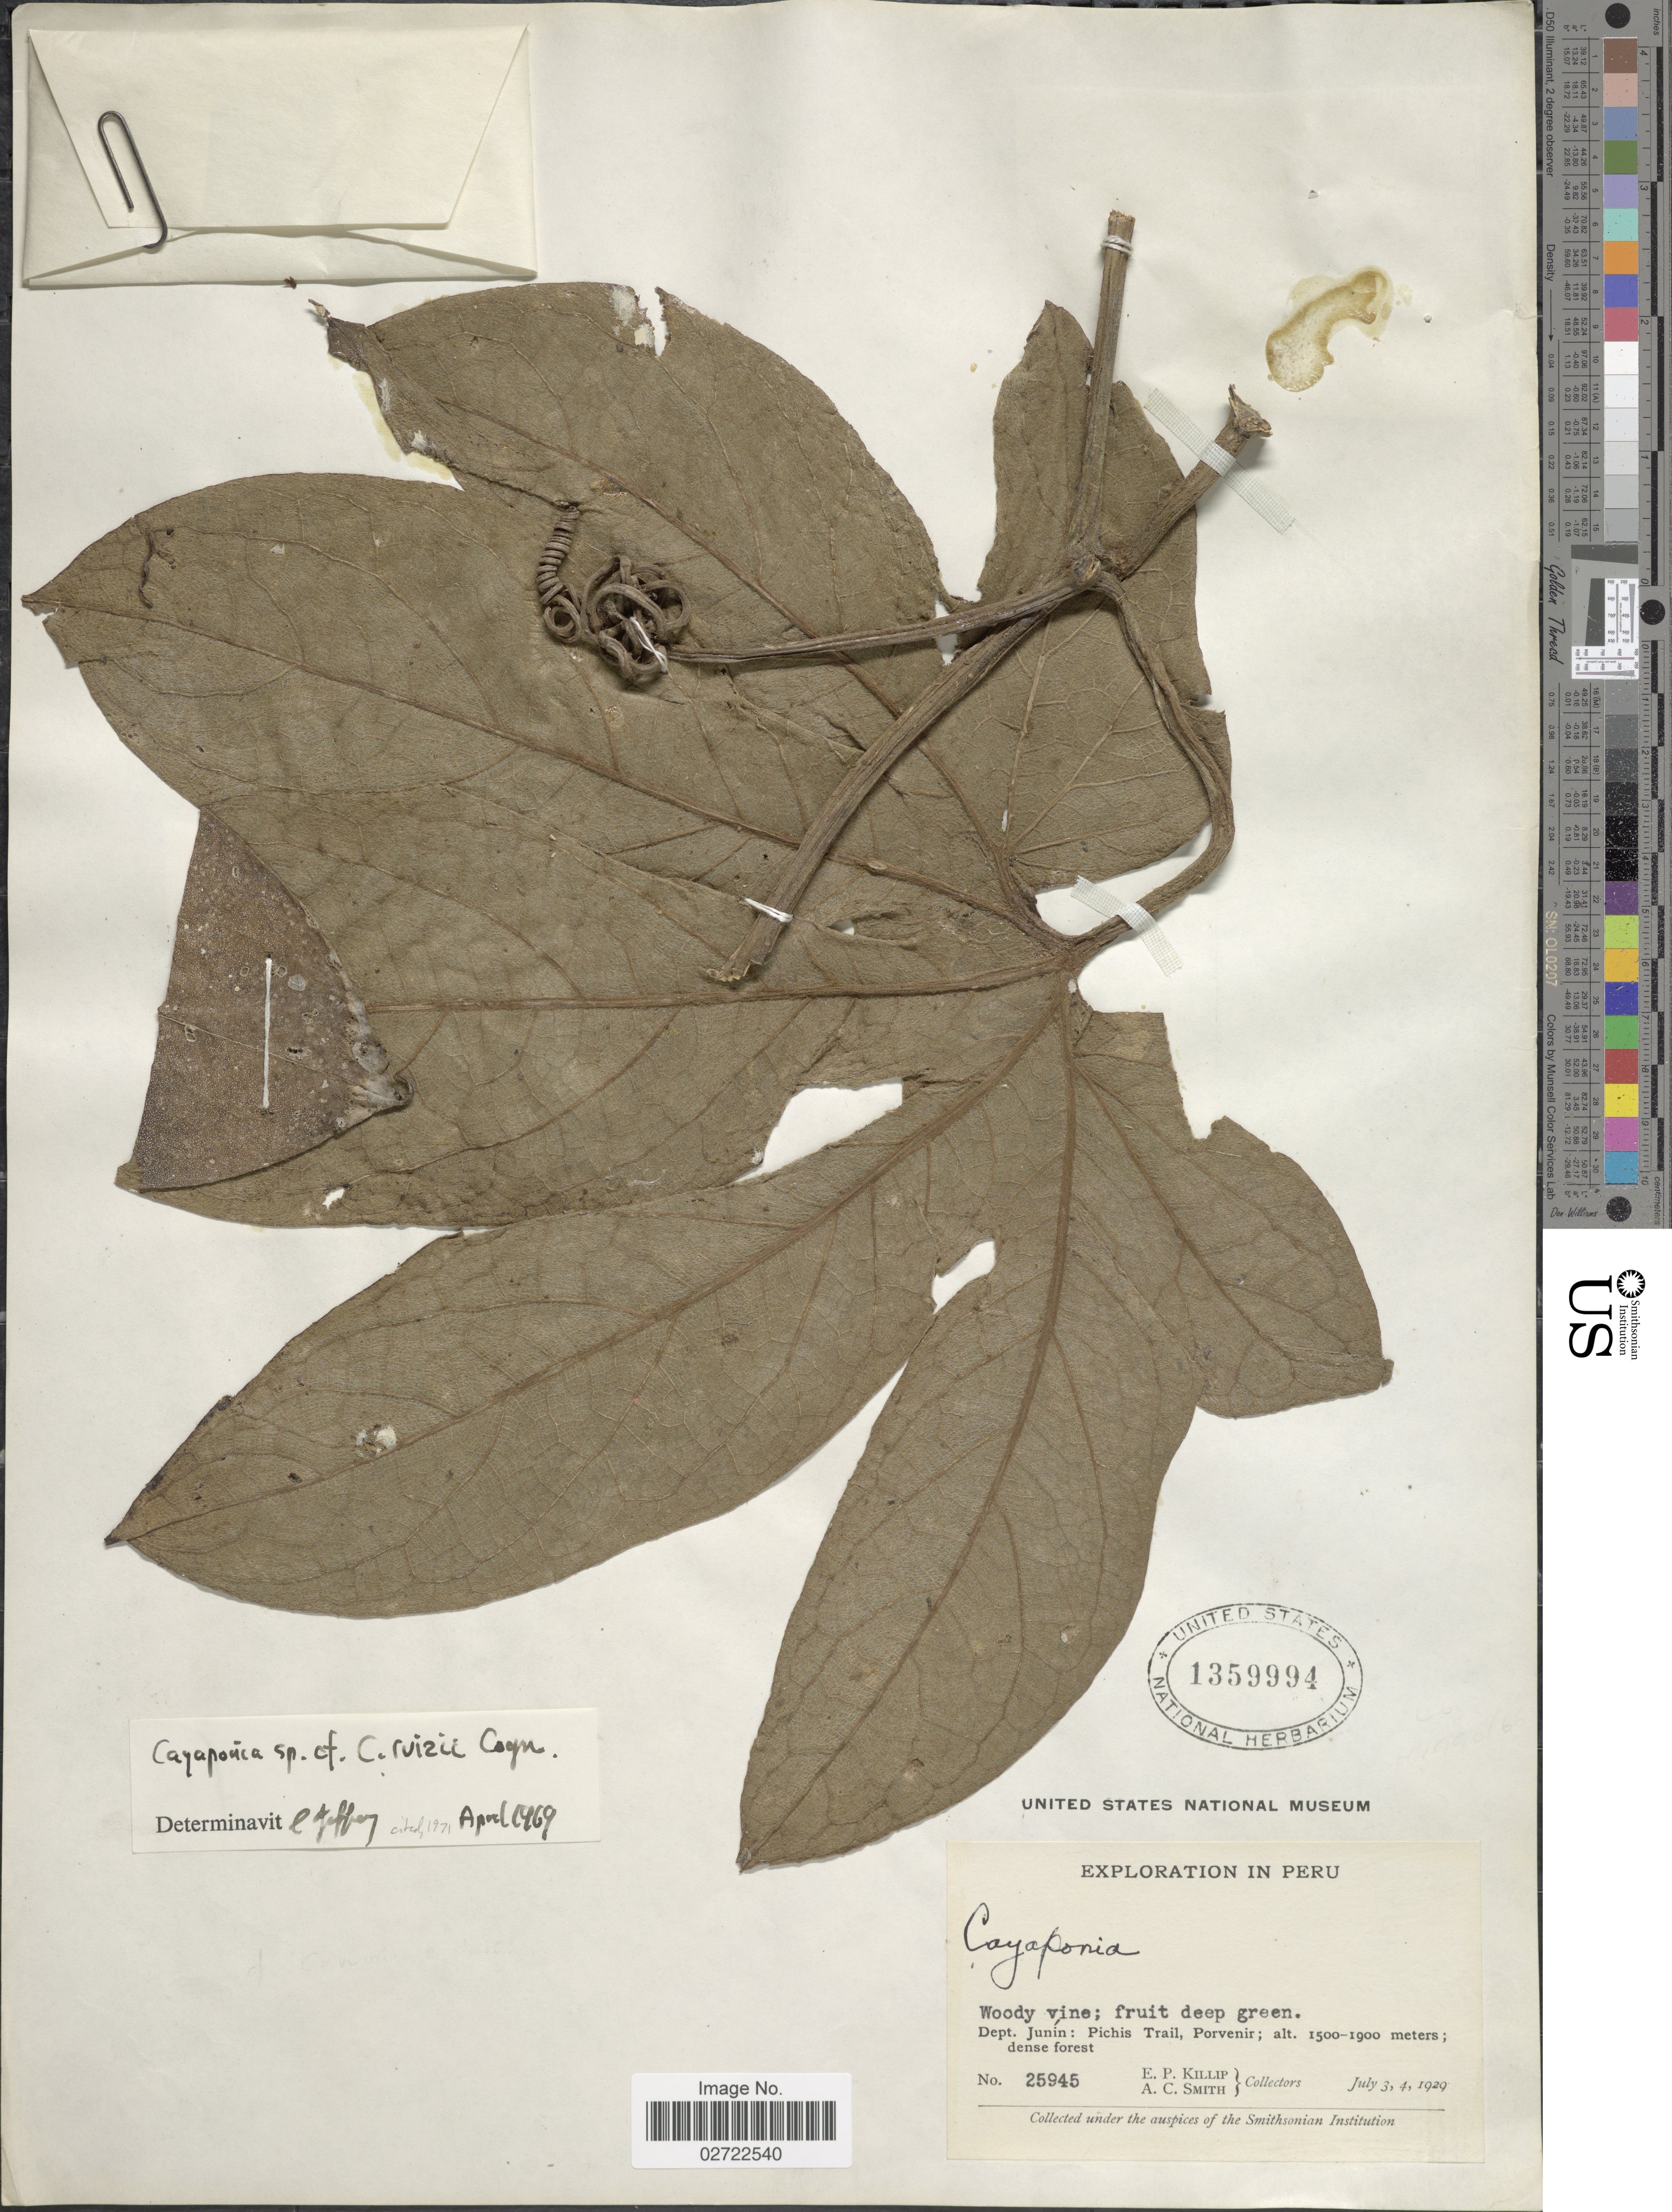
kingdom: Plantae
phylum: Tracheophyta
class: Magnoliopsida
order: Cucurbitales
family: Cucurbitaceae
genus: Cayaponia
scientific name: Cayaponia capitata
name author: Cogn. ex Harms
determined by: Nee, Michael H.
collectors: E. P. Killip & A. C. Smith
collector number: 25945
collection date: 1929-07-03/1929-07-04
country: Peru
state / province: Junín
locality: Dept. Junin: Pichis Trail, Porvenir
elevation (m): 1500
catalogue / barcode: US 1359994